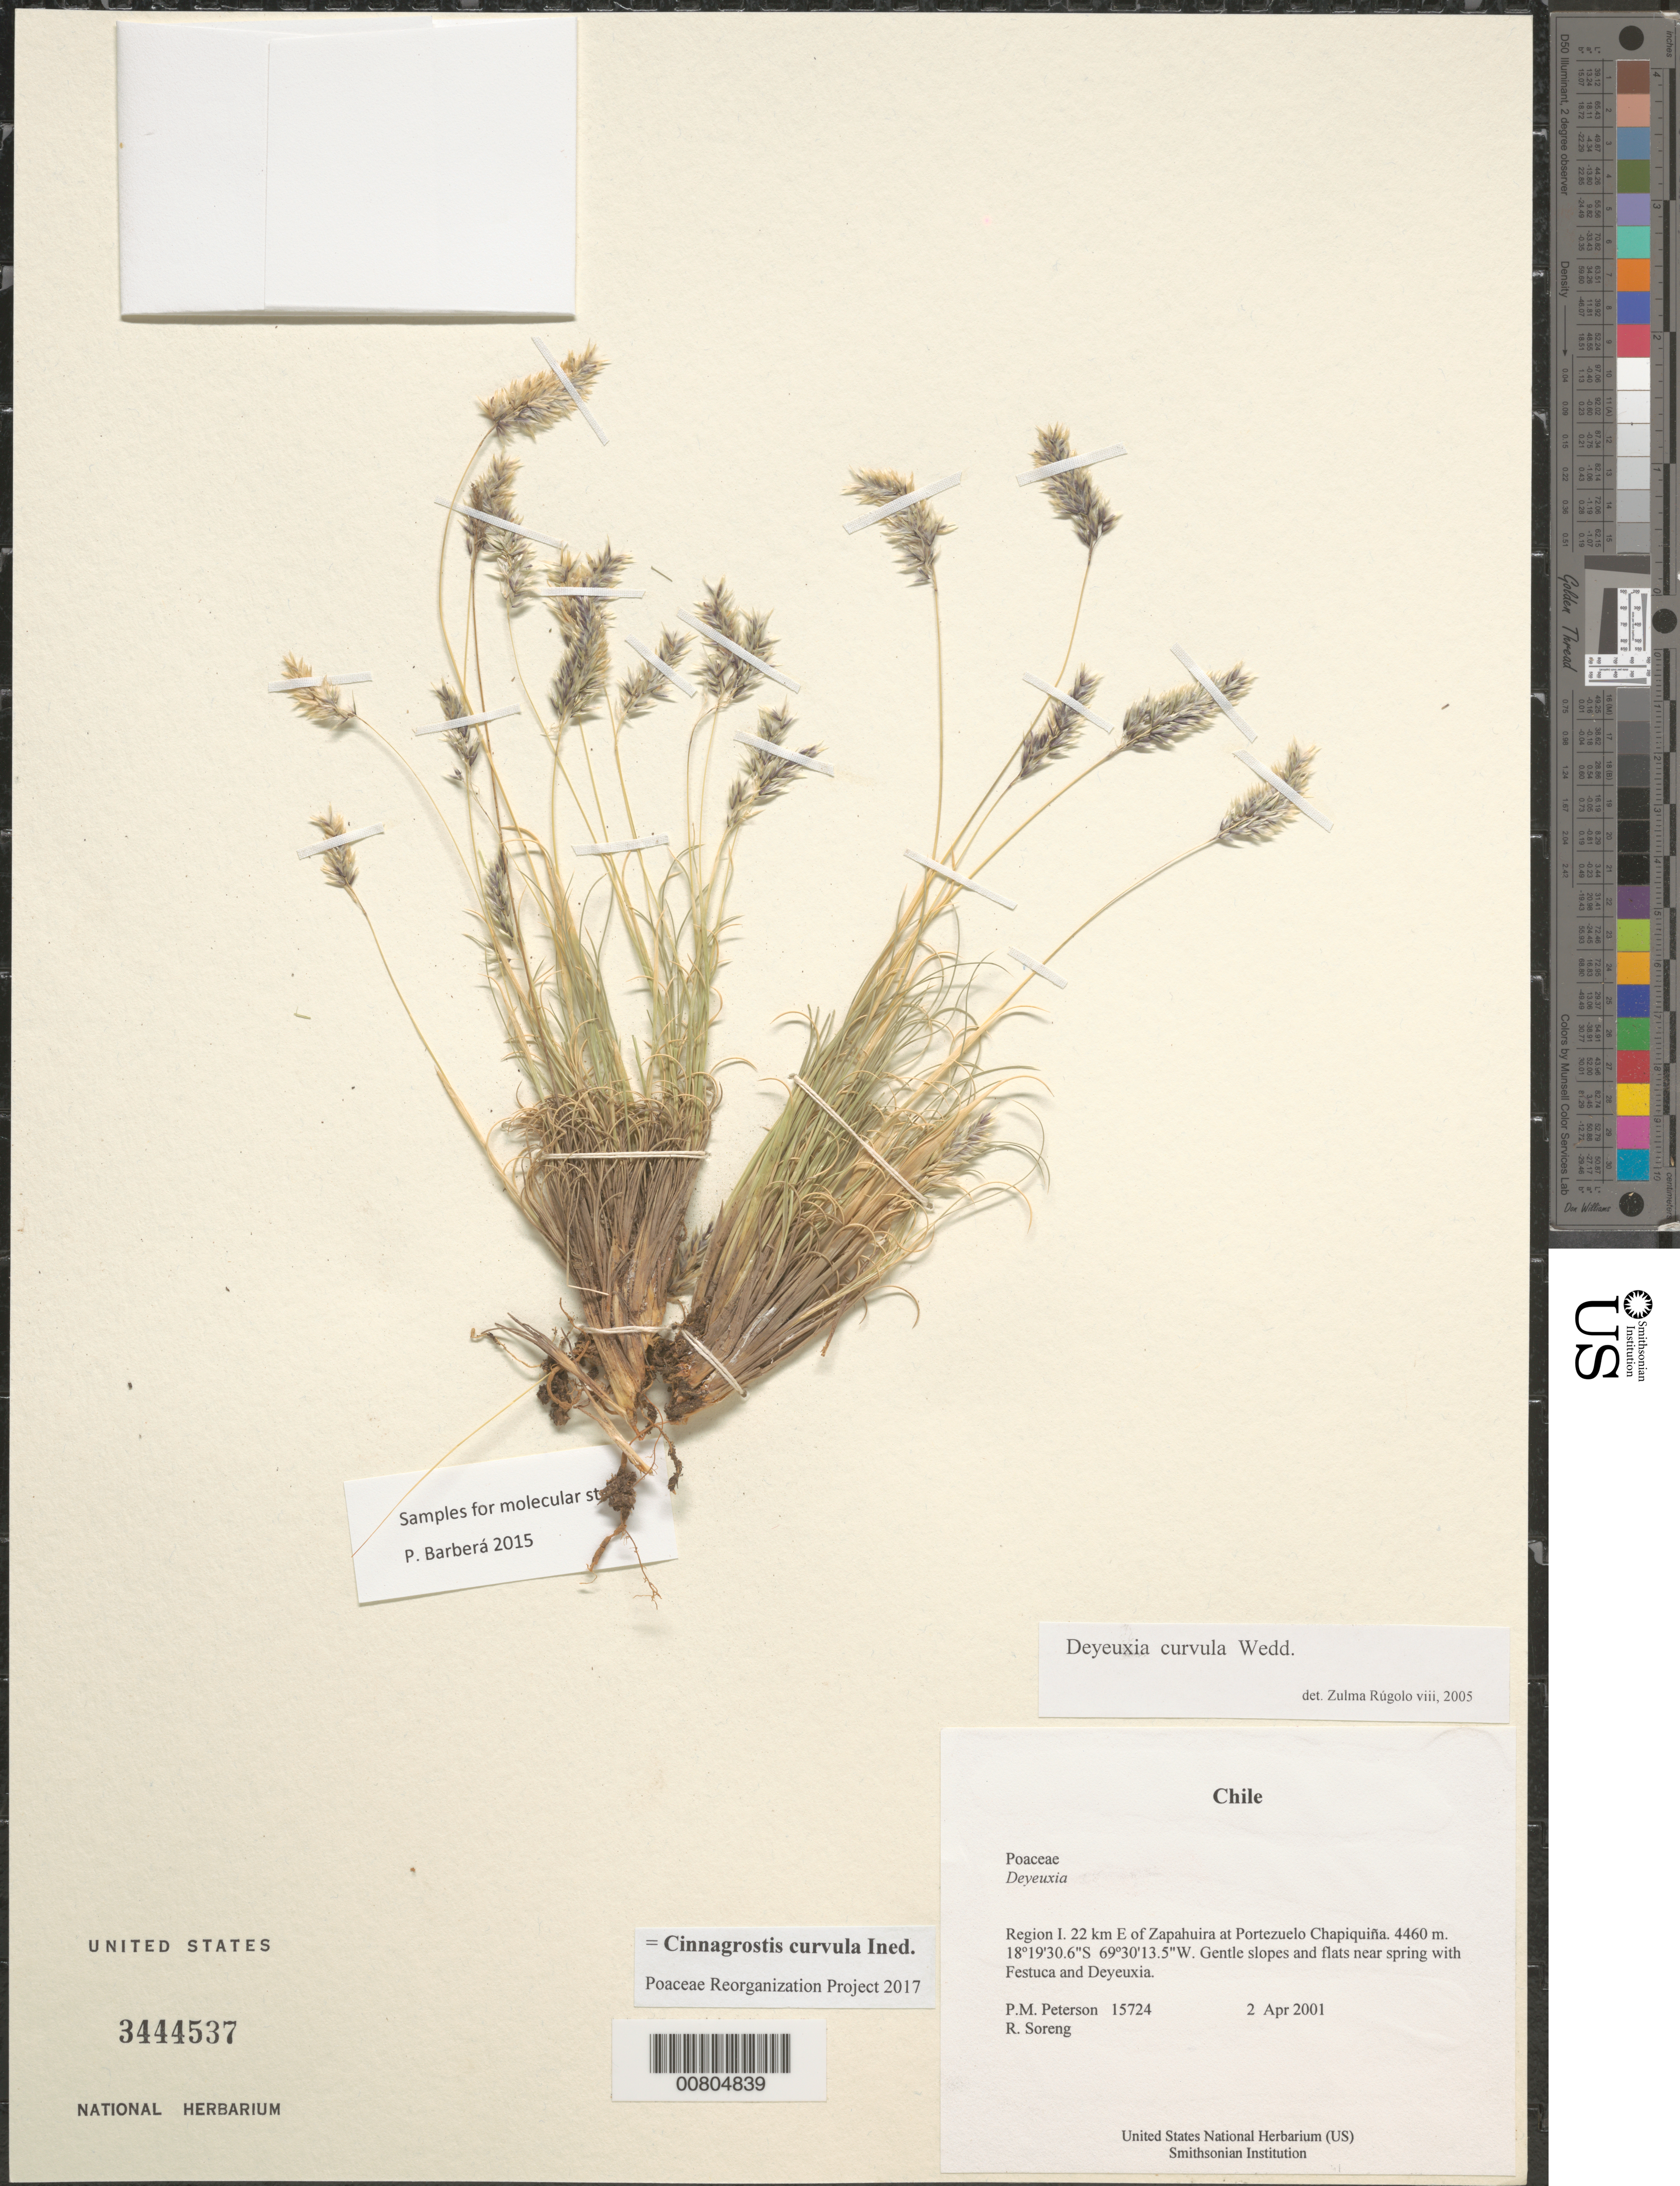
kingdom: Plantae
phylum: Tracheophyta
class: Liliopsida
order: Poales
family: Poaceae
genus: Calamagrostis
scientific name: Calamagrostis curvula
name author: (Wedd.) Pilg.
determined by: Rúgolo de Agrasar, Z. E.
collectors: P. M. Peterson & R. J. Soreng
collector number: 15724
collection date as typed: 02 Apr 2001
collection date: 2001-04-02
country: Chile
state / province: Tarapacá (I)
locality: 22 km E of Zapahuira at Portezuelo Chapiquiña.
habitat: Gentle slopes and flats near spring with Festuca and Deyeuxia.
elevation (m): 4460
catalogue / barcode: US 3444537